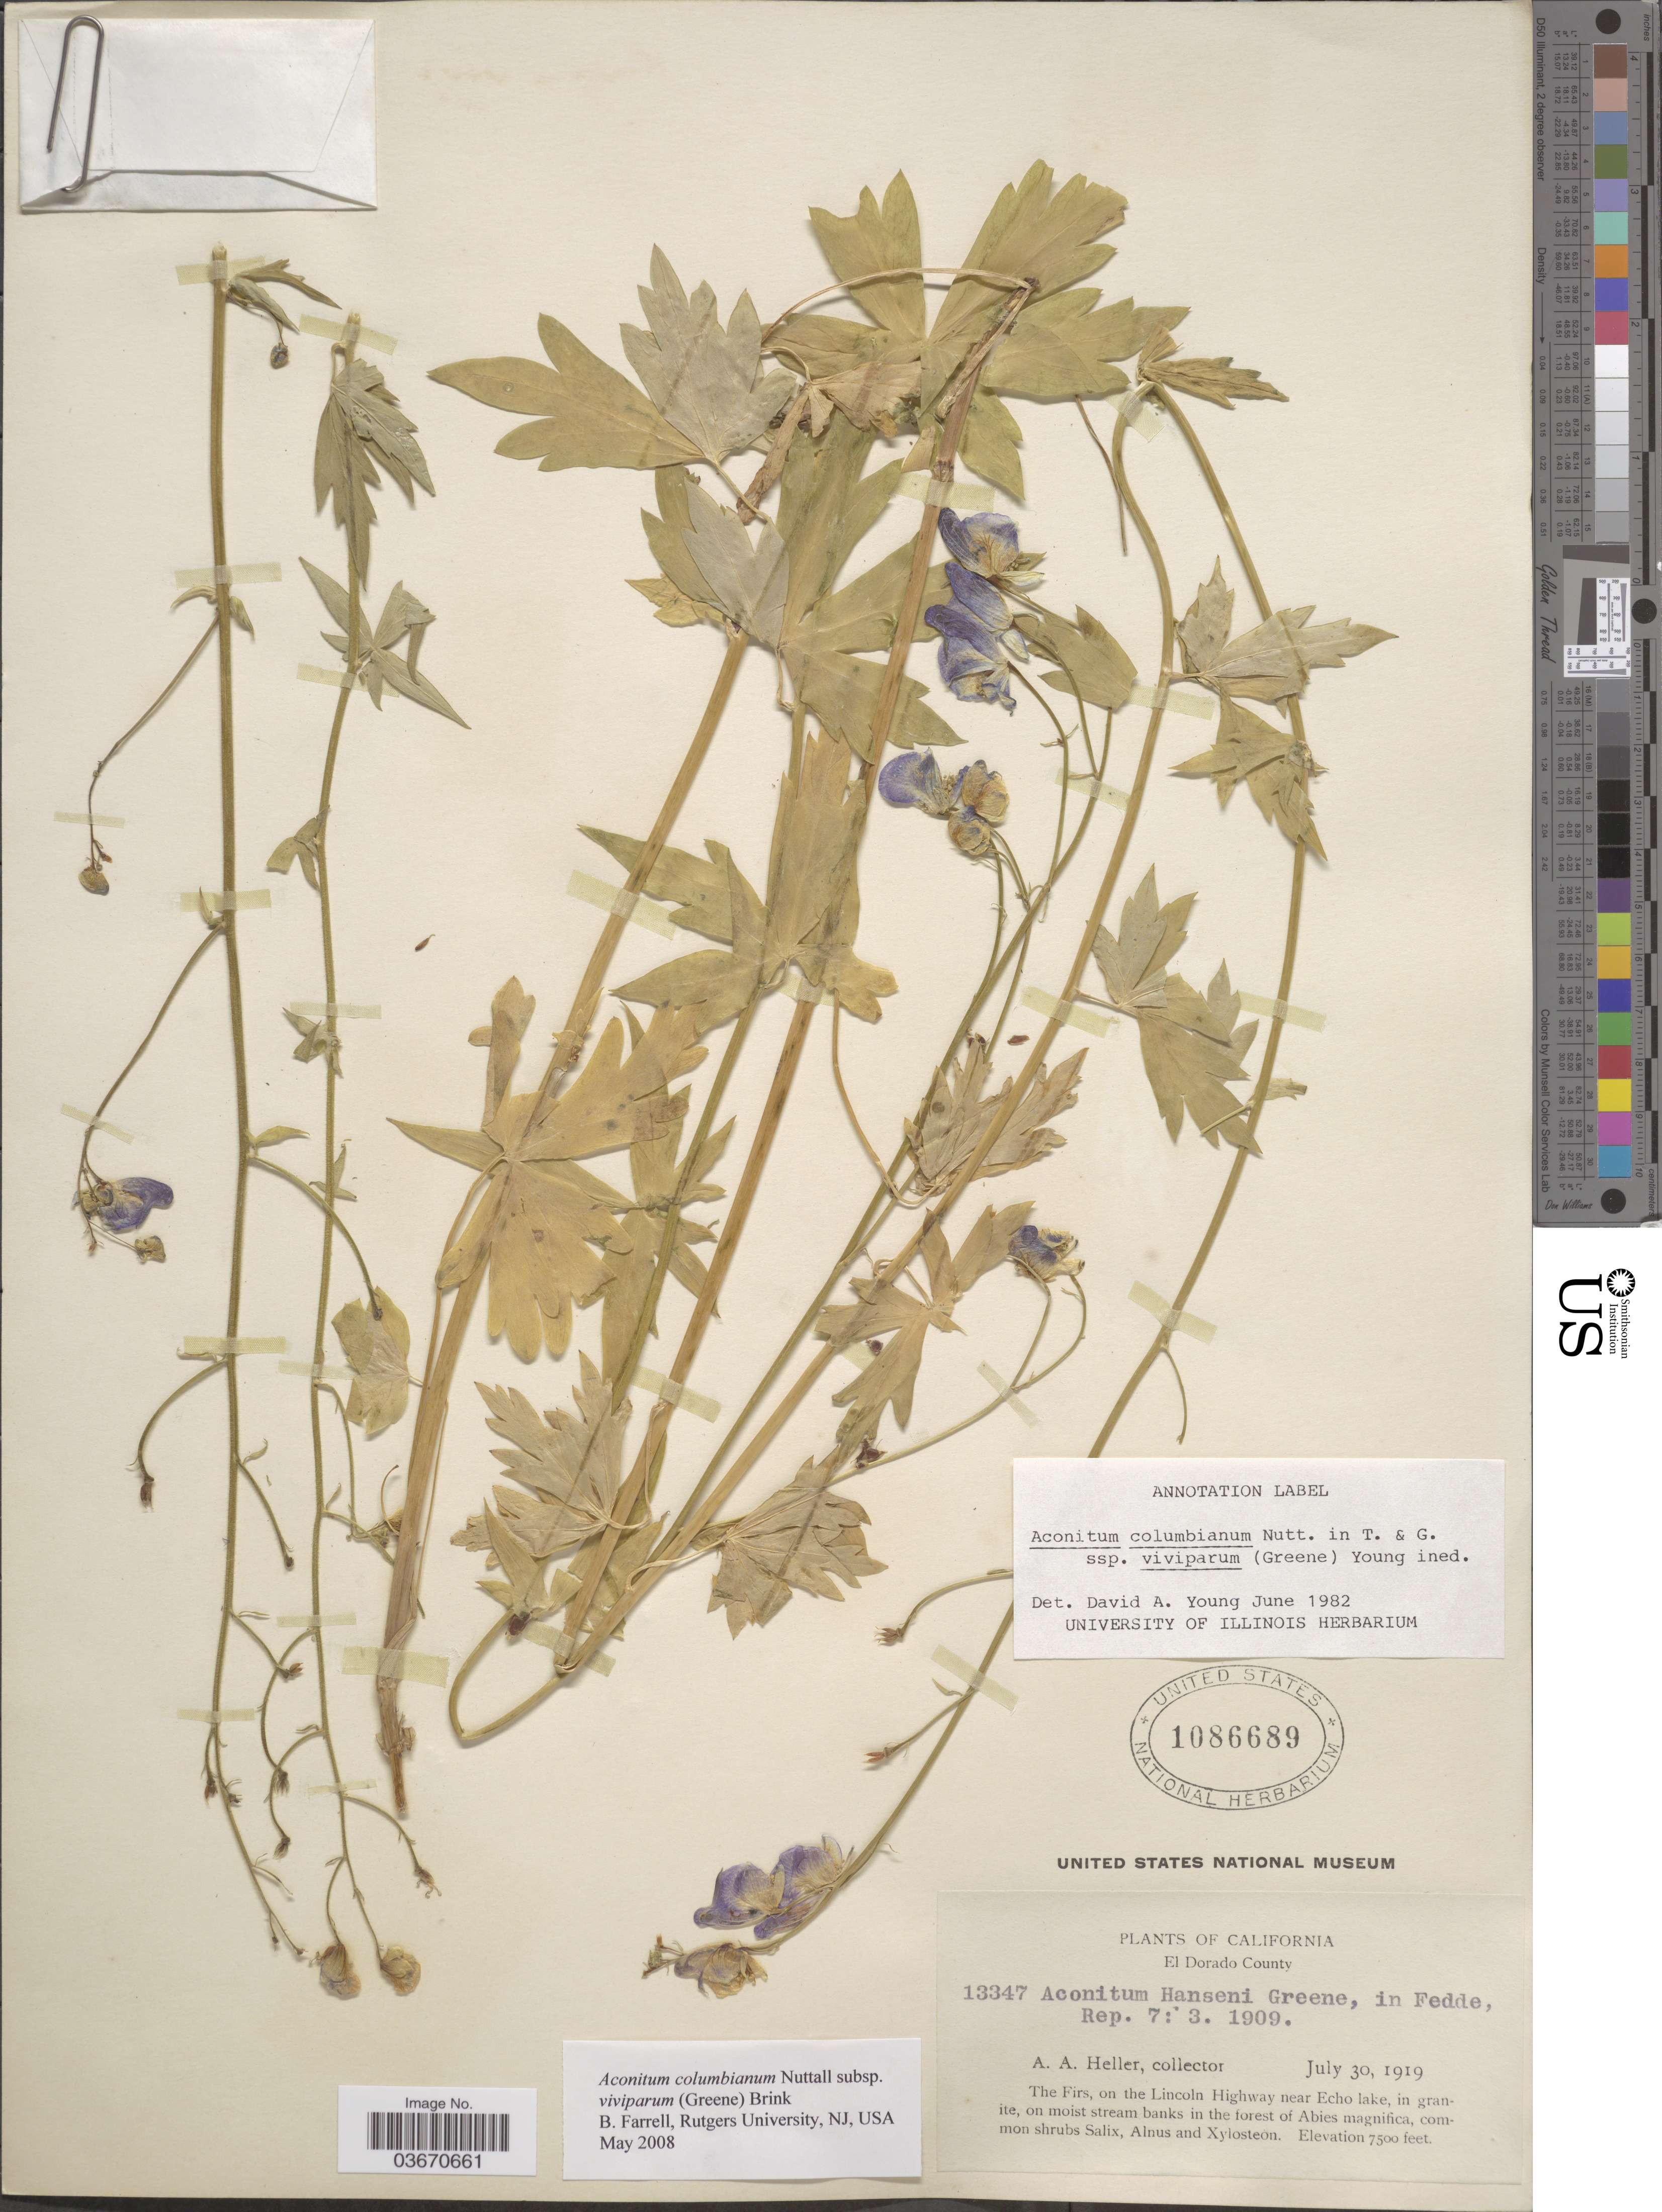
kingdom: Plantae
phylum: Tracheophyta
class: Magnoliopsida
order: Ranunculales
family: Ranunculaceae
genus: Aconitum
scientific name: Aconitum columbianum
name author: Nutt.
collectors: A. A. Heller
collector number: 13347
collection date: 1919-07-30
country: United States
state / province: California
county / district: El Dorado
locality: El Dorado County. The Firs, on the Lincoln Highway near Echo lake.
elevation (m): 2286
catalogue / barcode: US 1086689